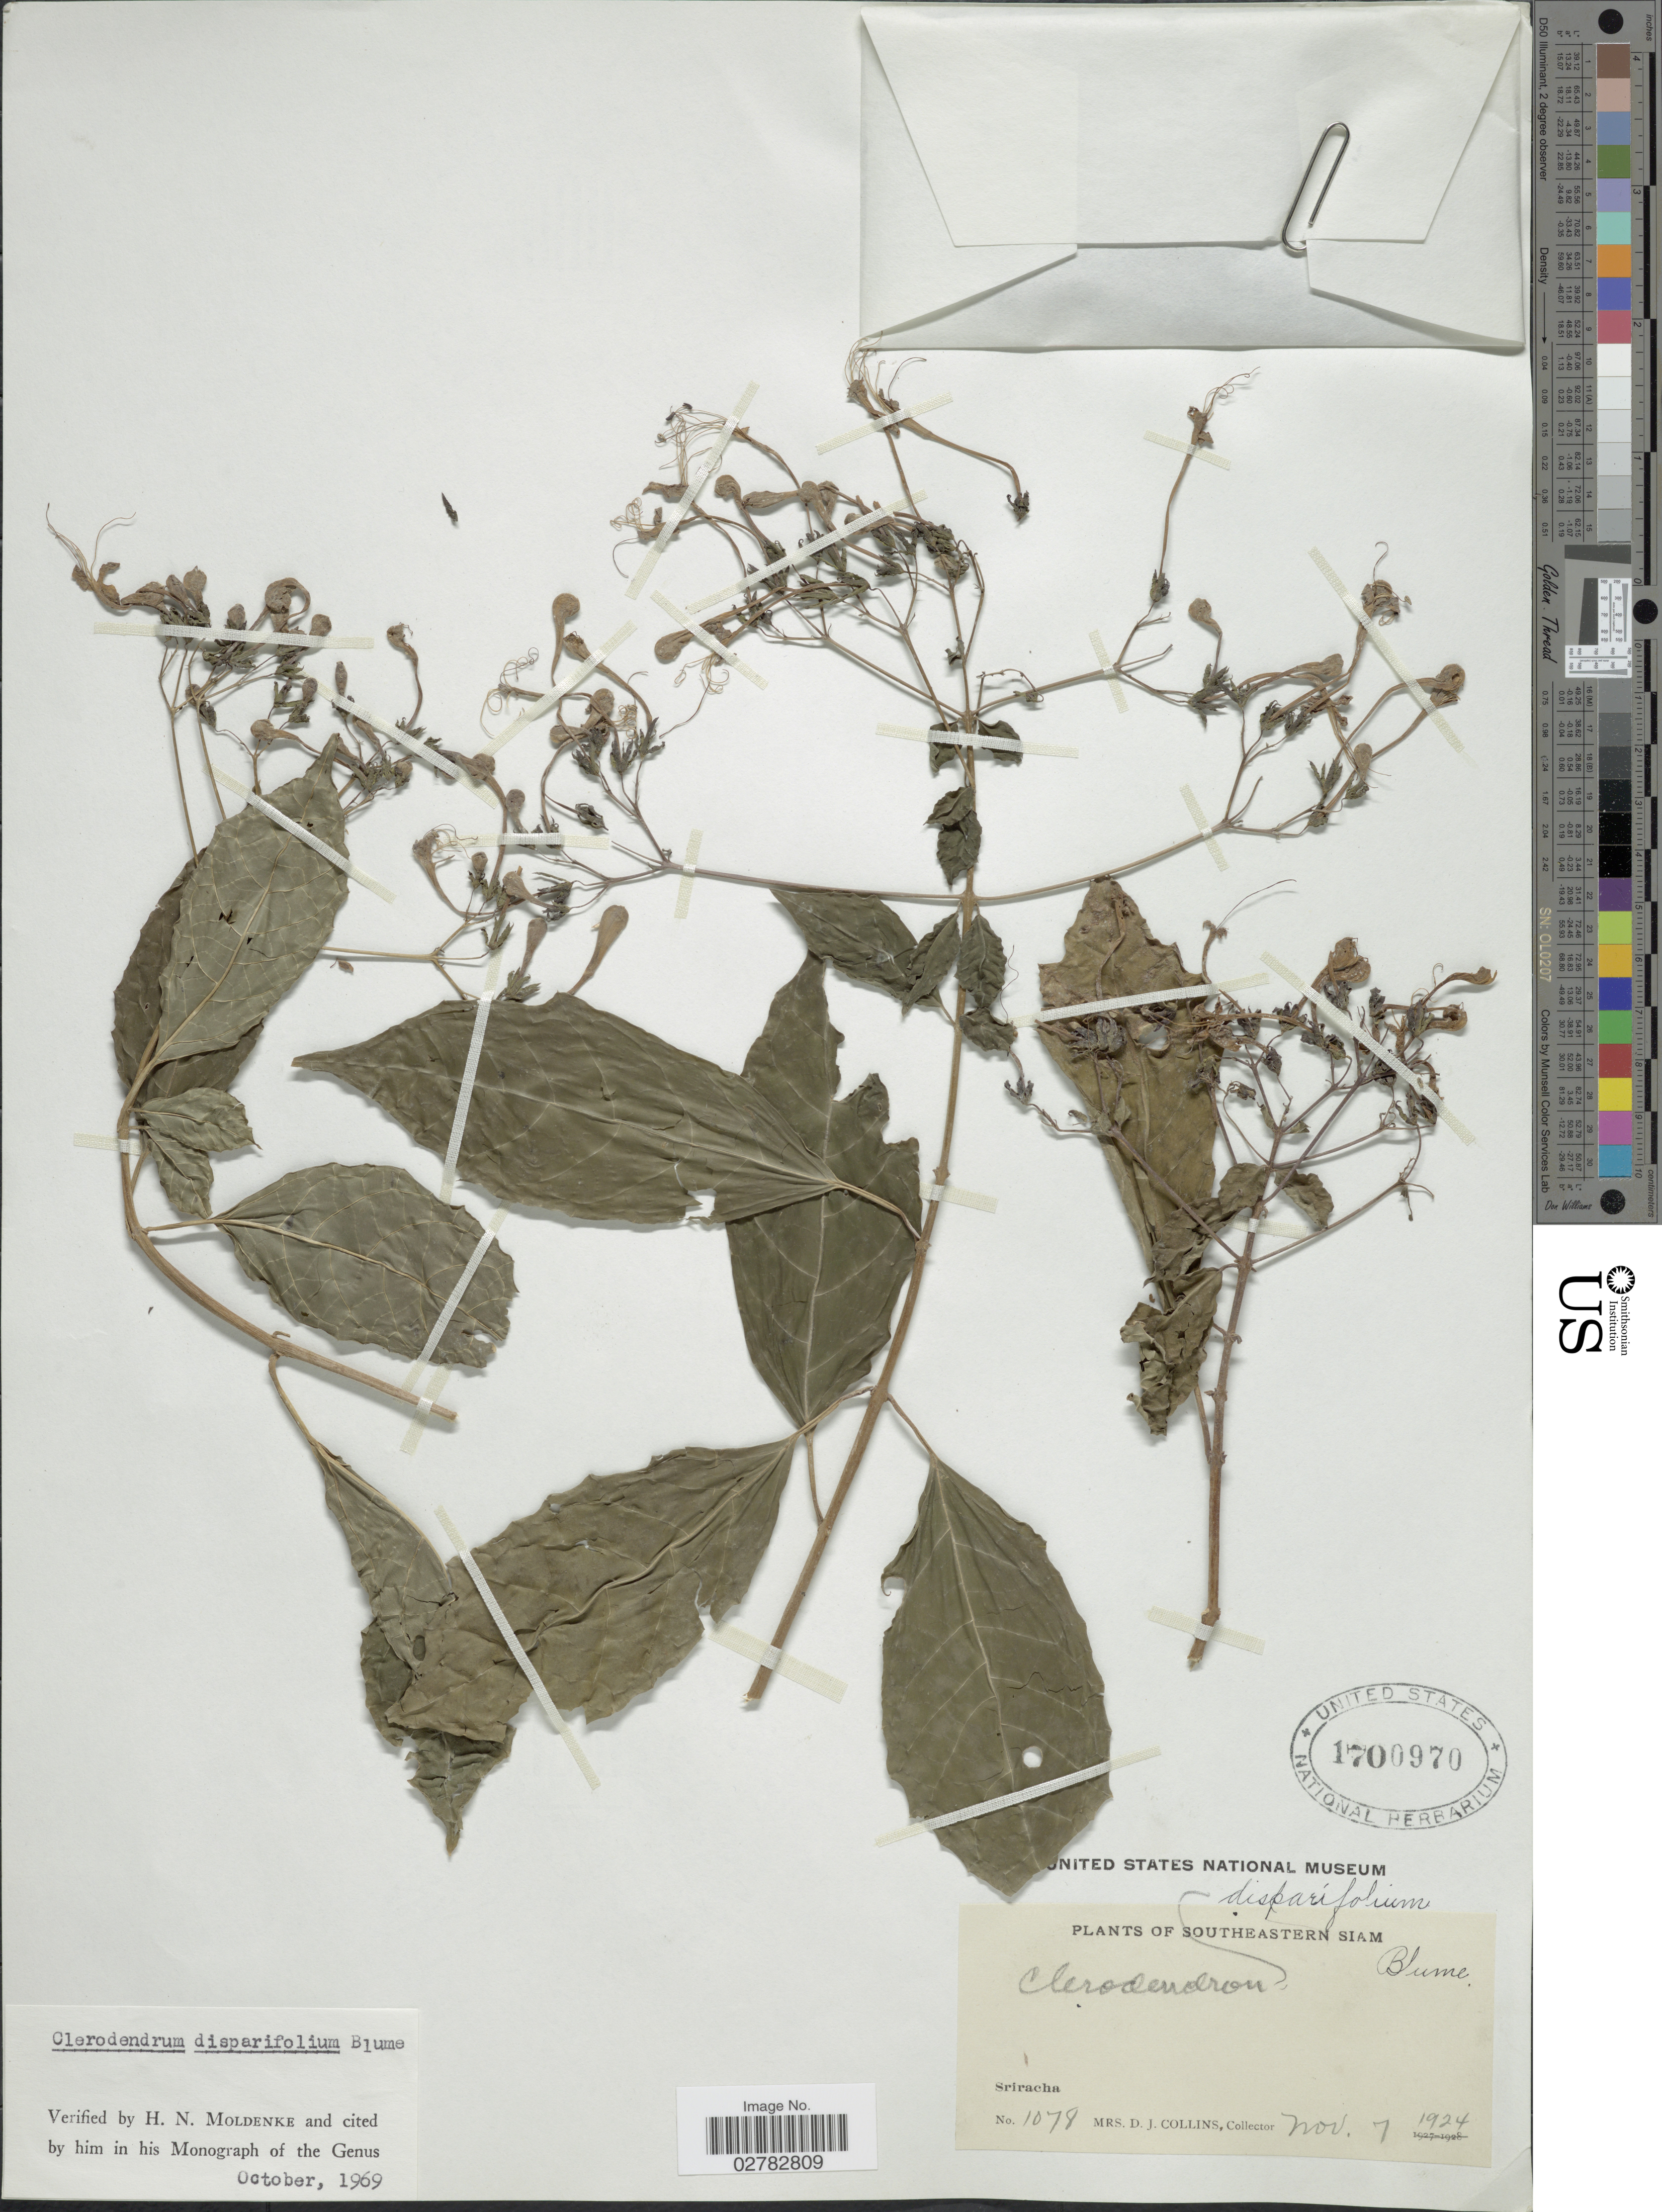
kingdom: Plantae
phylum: Tracheophyta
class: Magnoliopsida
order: Lamiales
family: Lamiaceae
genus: Clerodendrum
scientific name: Clerodendrum disparifolium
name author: Blume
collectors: Mrs. D. J. Collins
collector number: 1078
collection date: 1924-11-07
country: Thailand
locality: Southeastern Siam. Sriracha.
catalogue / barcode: US 1700970